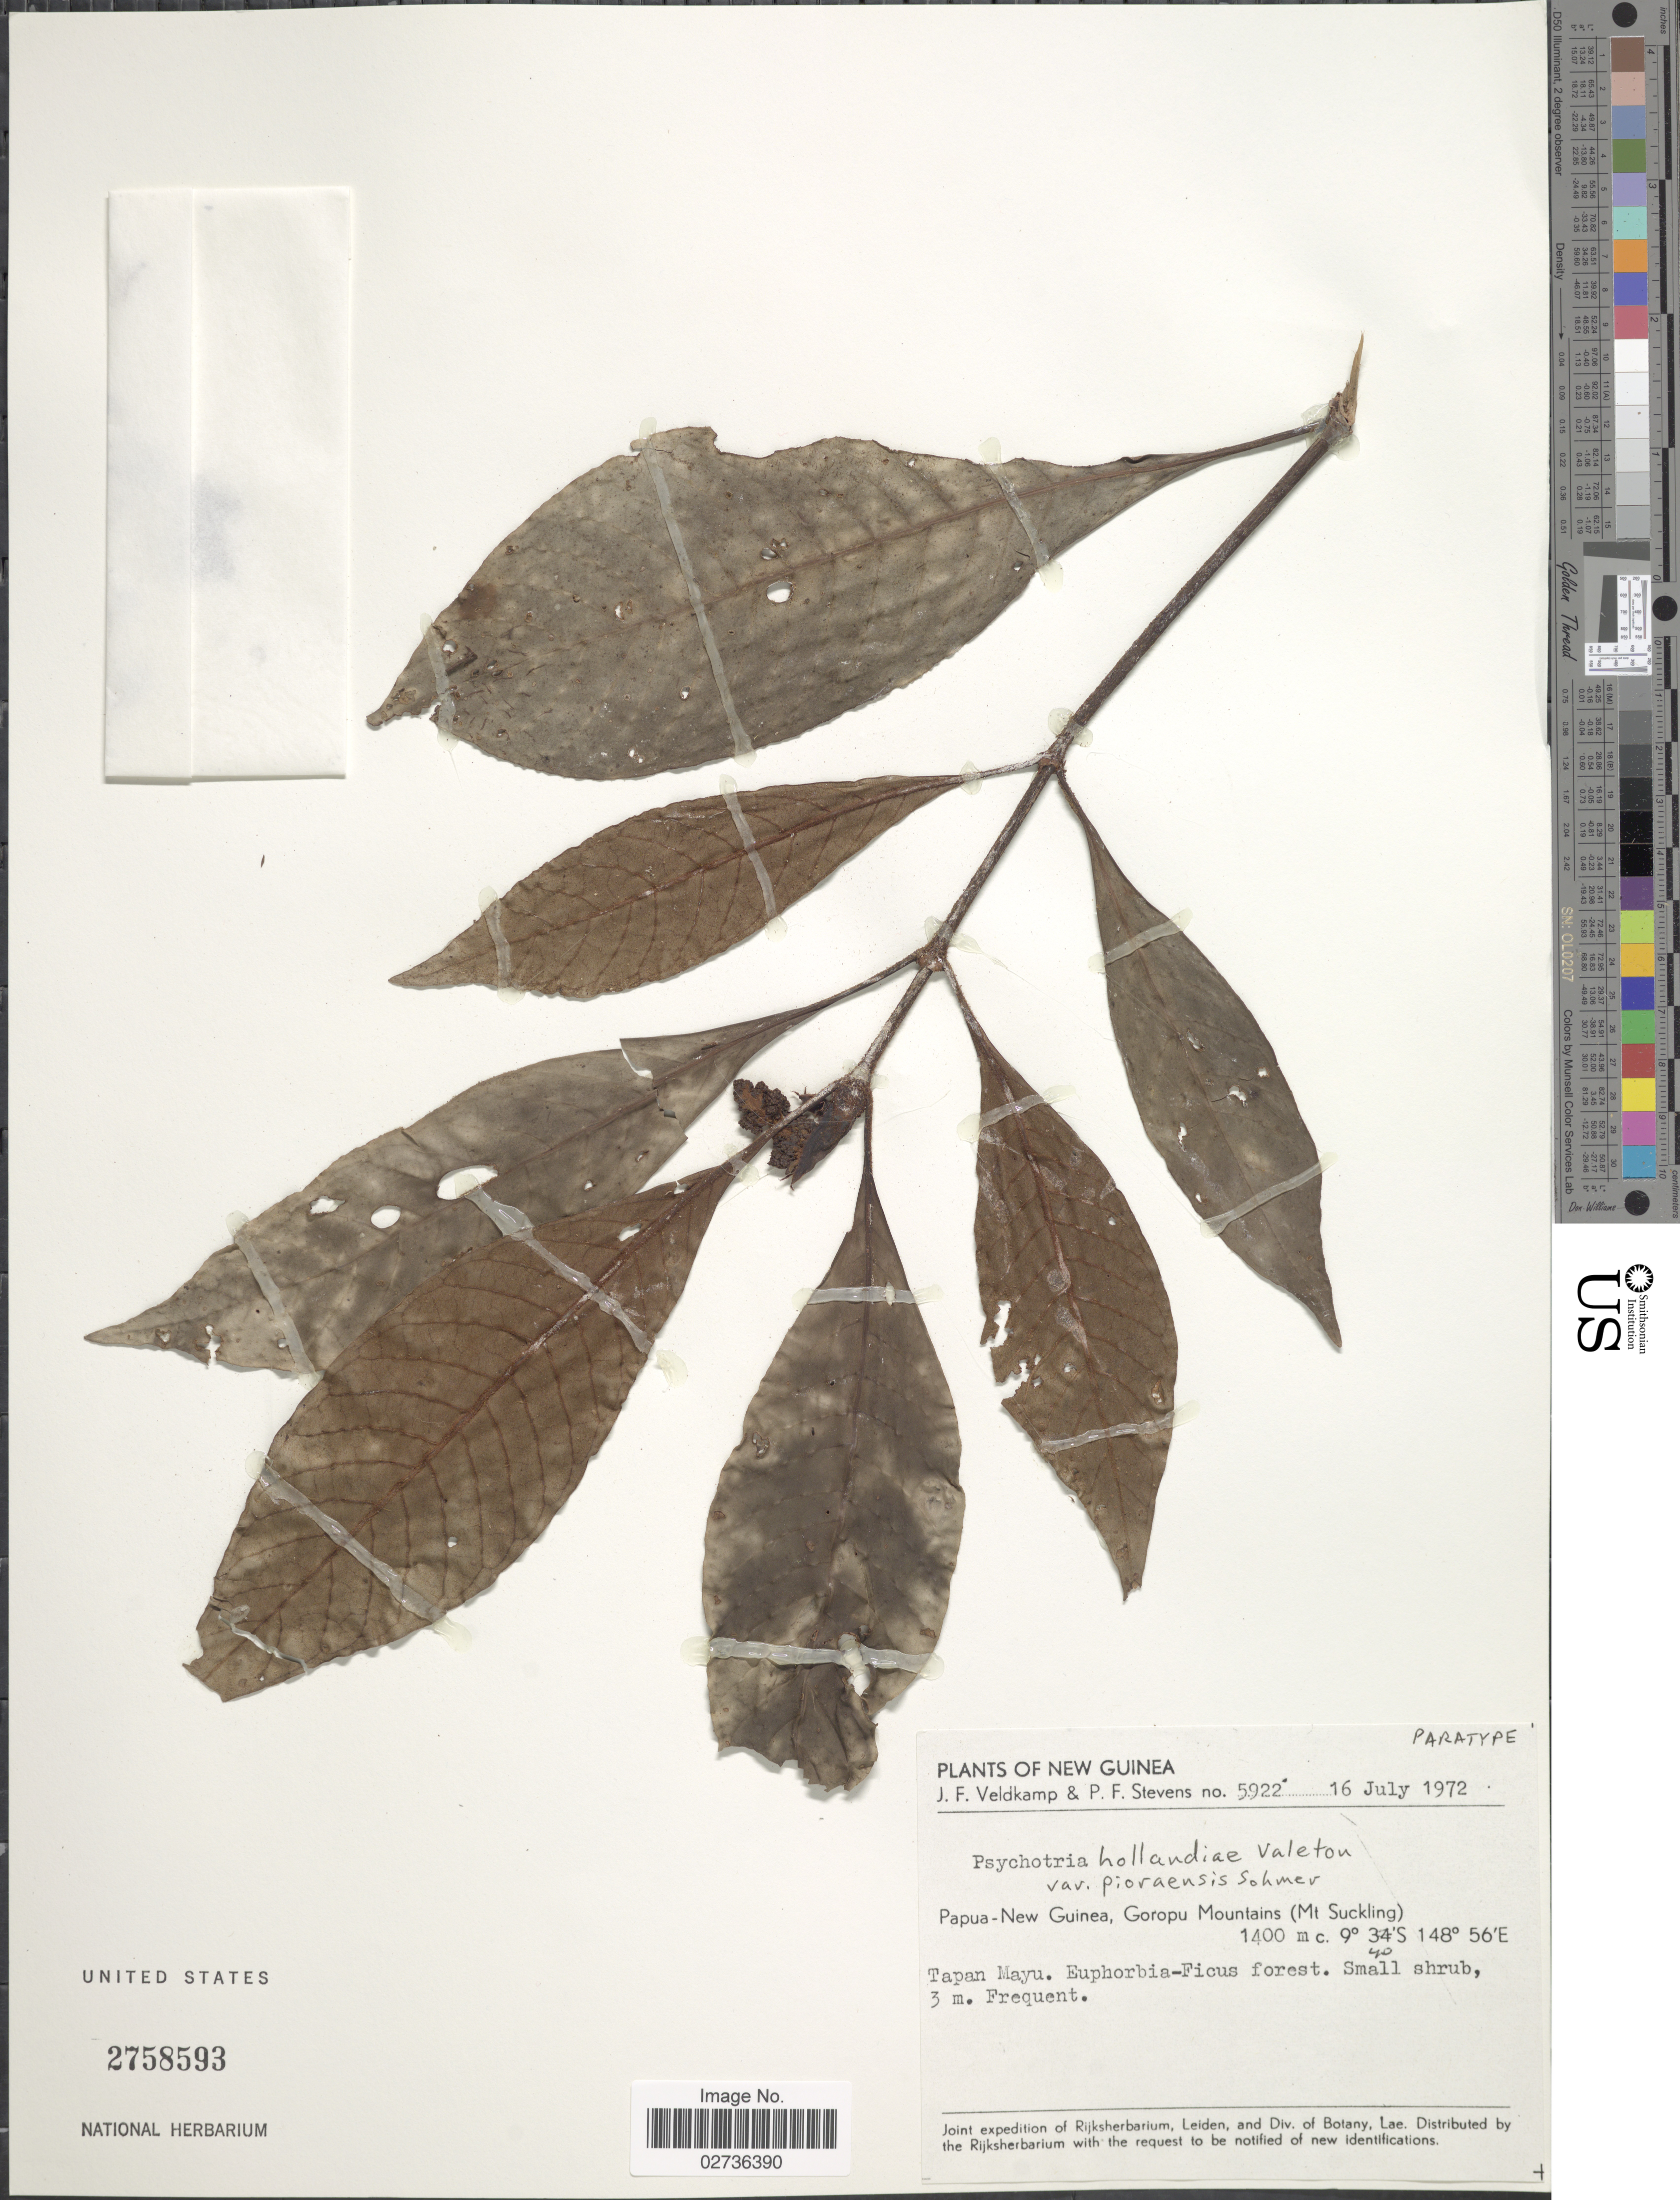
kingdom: Plantae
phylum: Tracheophyta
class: Magnoliopsida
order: Gentianales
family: Rubiaceae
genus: Psychotria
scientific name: Psychotria hollandiae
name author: Valeton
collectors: J. F. Veldkamp & P. F. Stevens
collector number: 5922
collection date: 1972-07-16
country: Papua New Guinea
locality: New Guinea, Papua - New Guinea, Goropu Mountains (Mt. Suckling) Tapa Mayu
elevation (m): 1400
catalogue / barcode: US 2758593